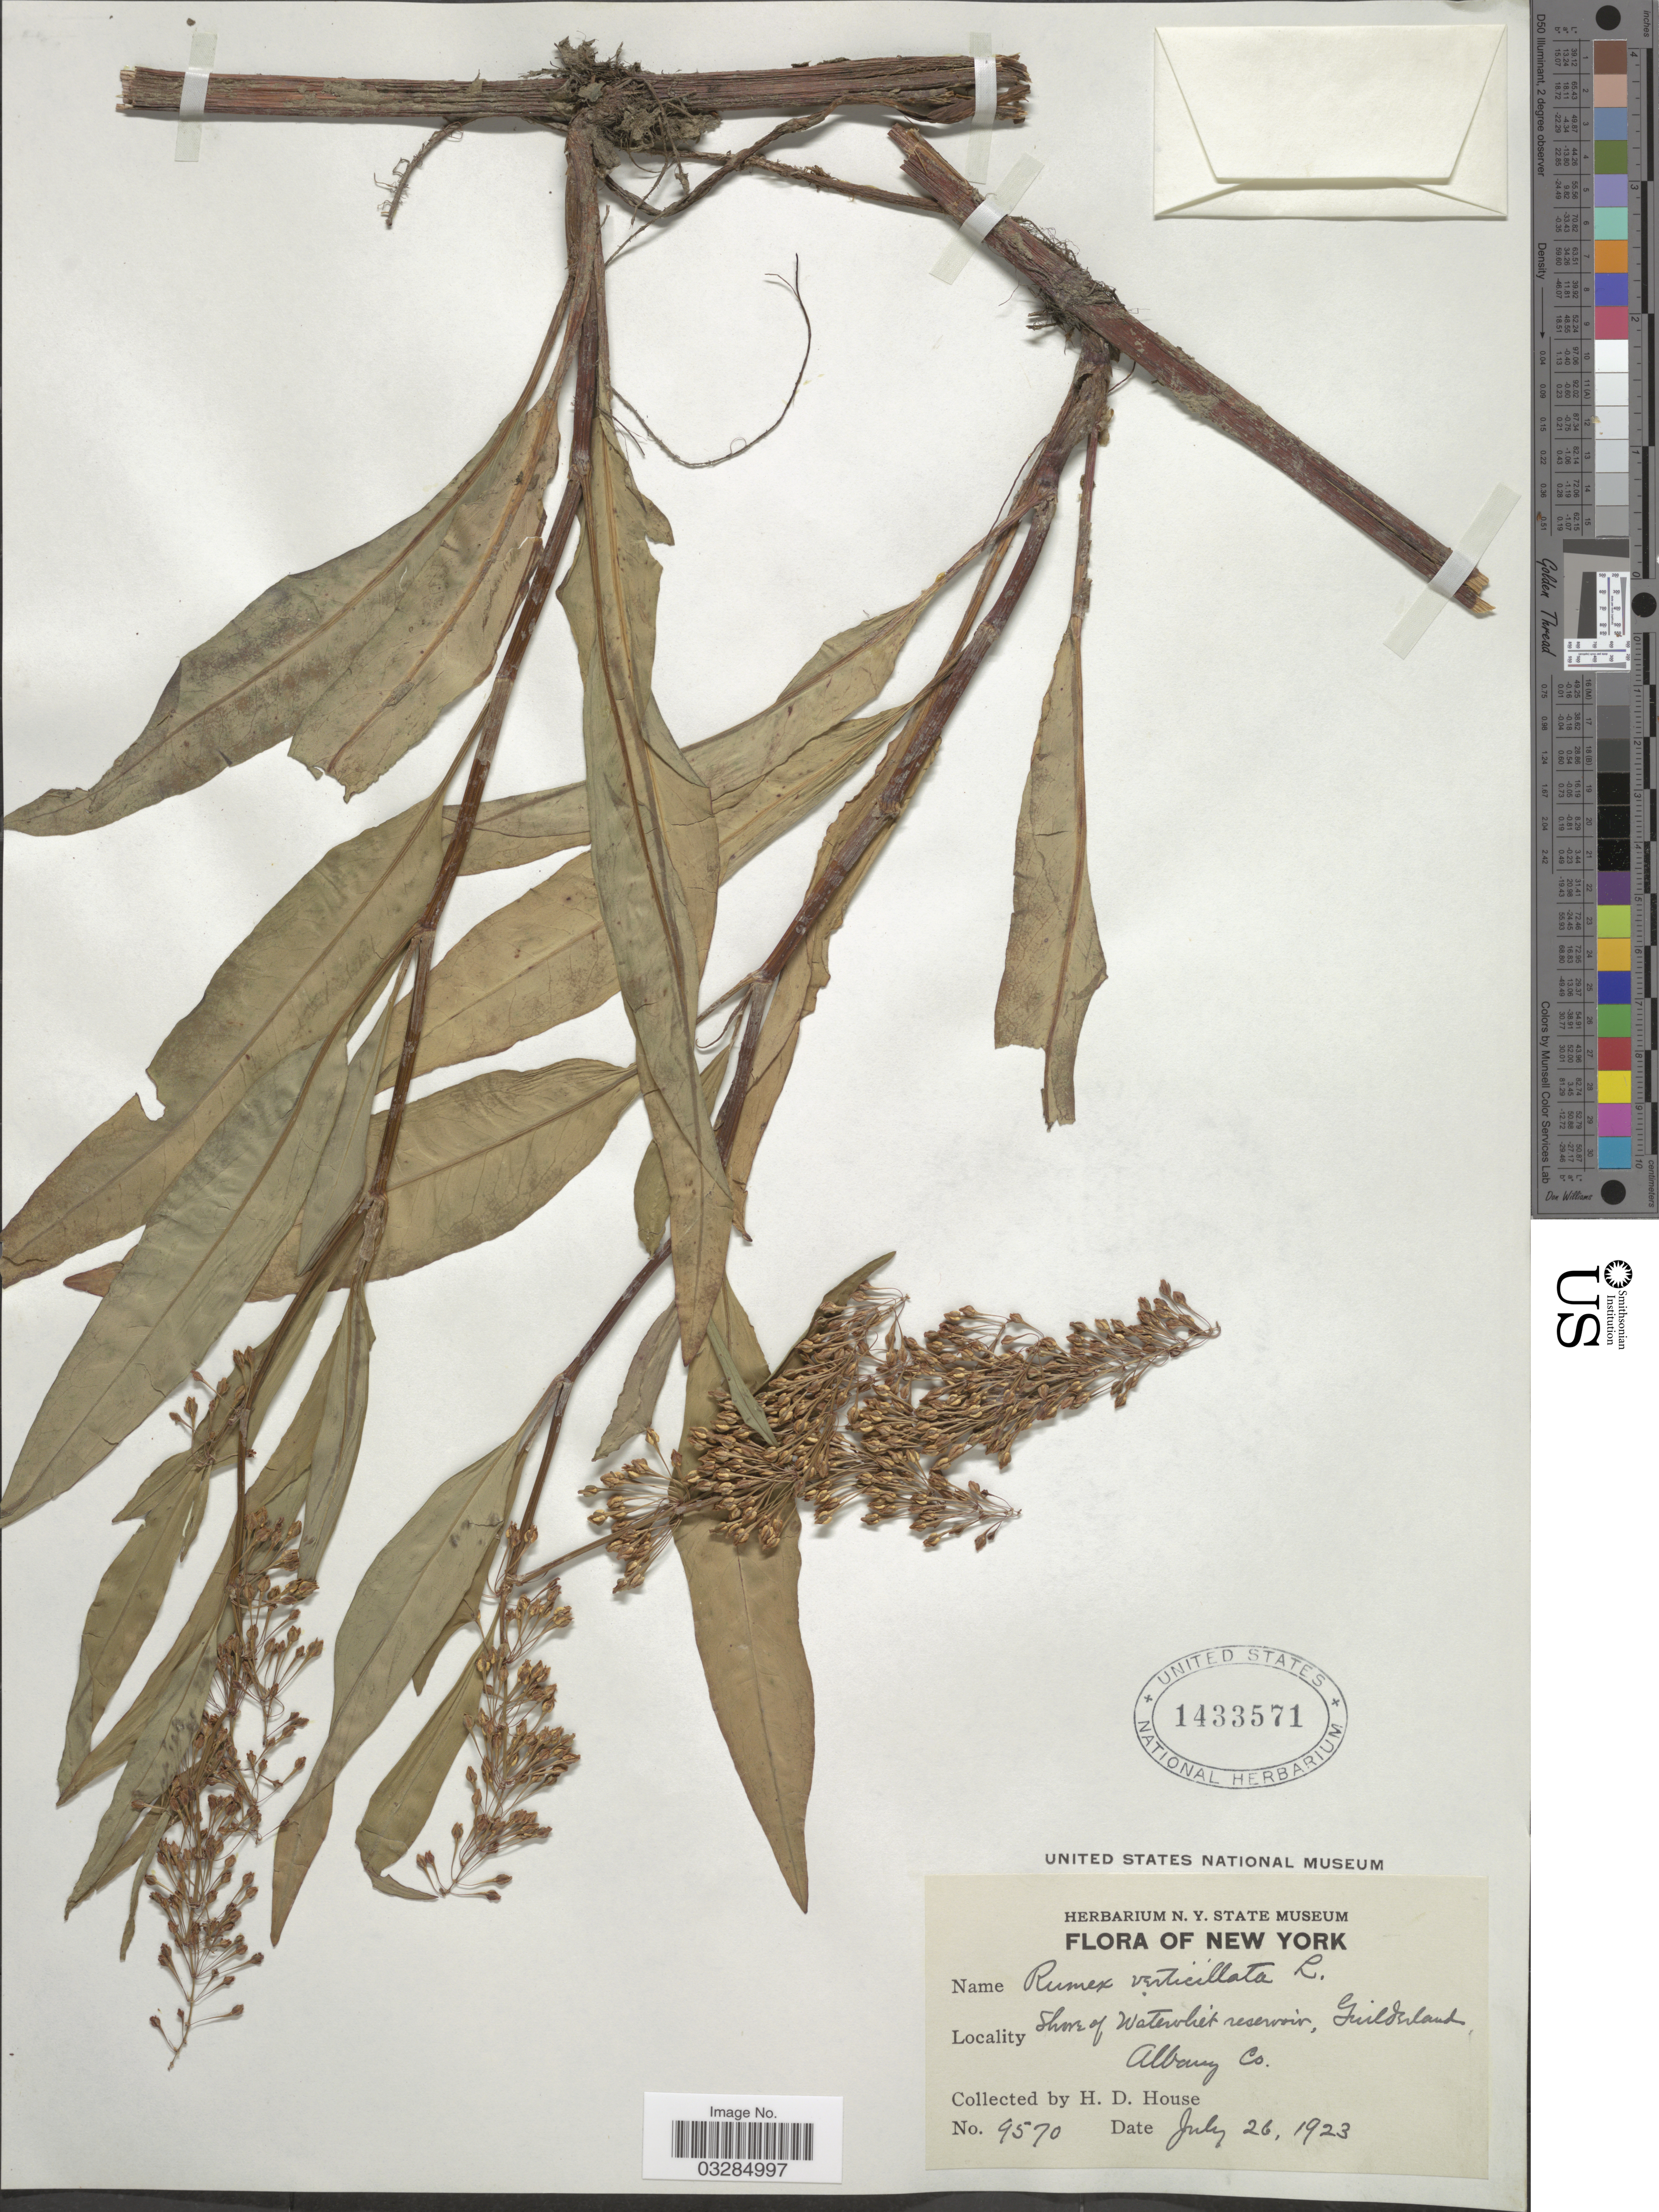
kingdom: Plantae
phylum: Tracheophyta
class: Magnoliopsida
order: Caryophyllales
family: Polygonaceae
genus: Rumex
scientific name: Rumex verticillatus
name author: L.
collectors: H. D. House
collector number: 9570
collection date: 1923-07-26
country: United States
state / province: New York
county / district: Albany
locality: Shore of Watervliet reservoir, Guilderland. Albany Co.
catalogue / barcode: US 1433571